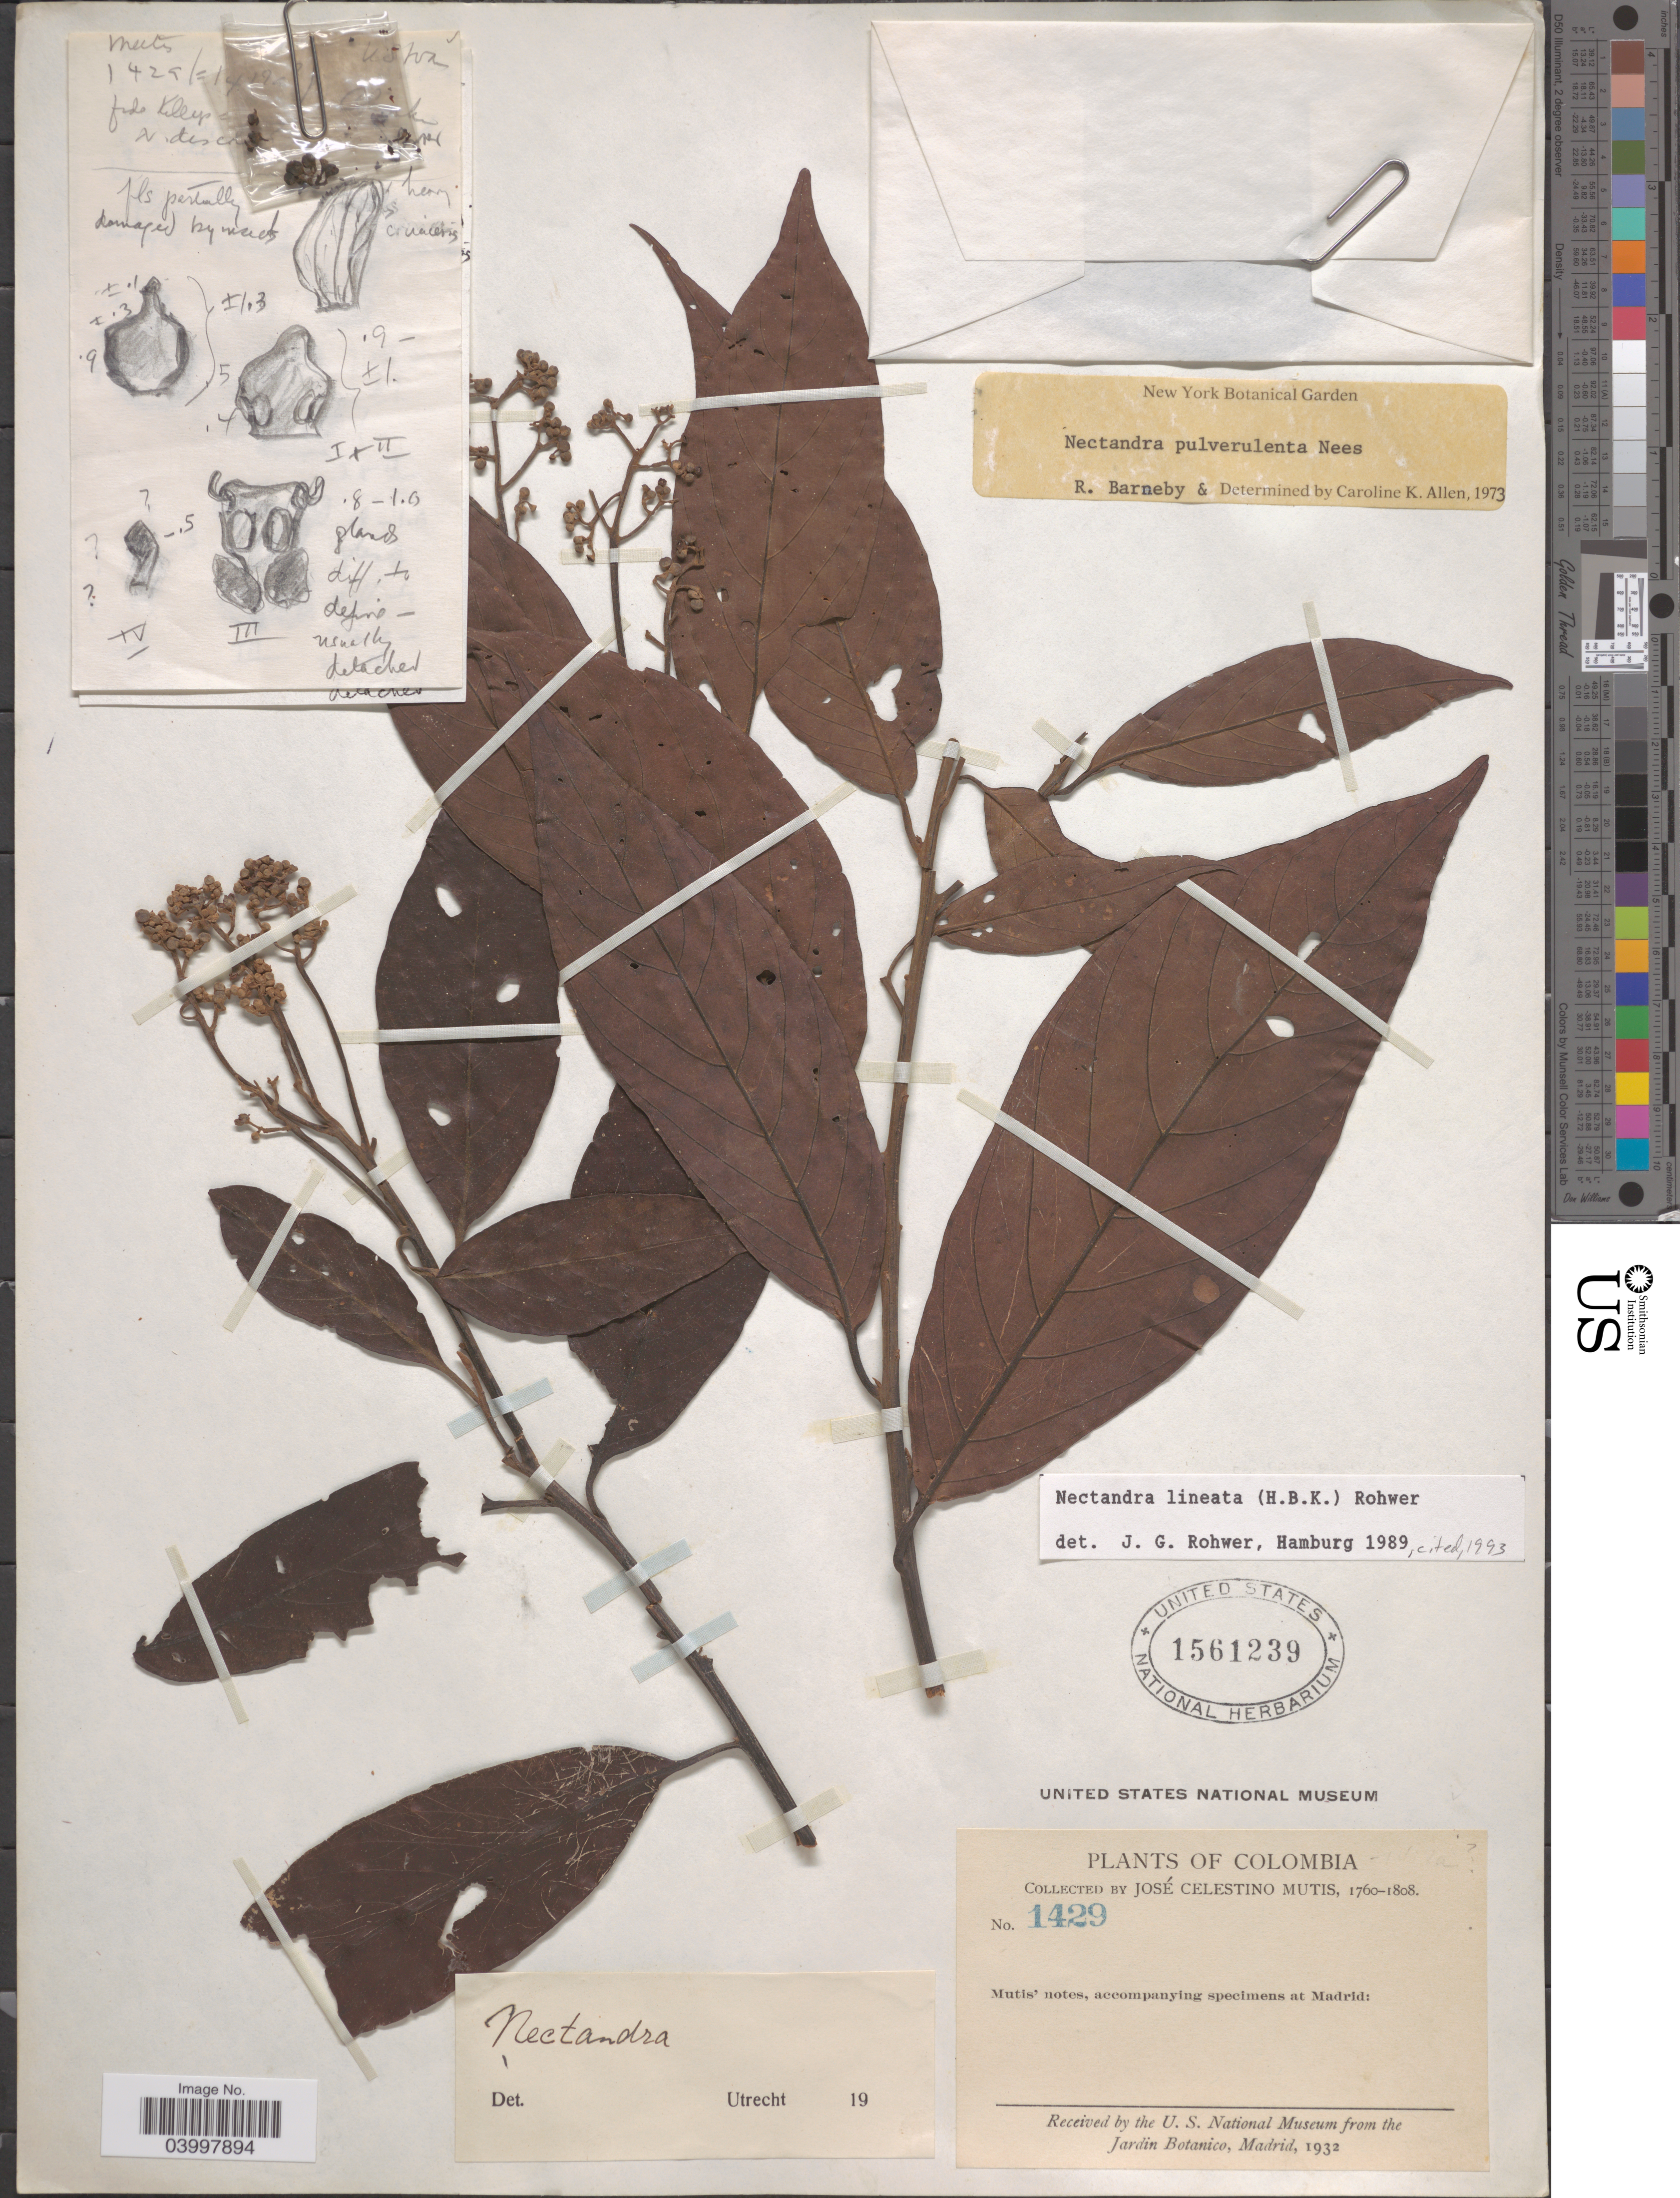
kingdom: Plantae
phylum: Tracheophyta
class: Magnoliopsida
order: Laurales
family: Lauraceae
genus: Nectandra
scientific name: Nectandra lineata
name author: (Kunth) Rohwer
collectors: J. C. B. Mutis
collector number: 1429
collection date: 1760/1808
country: Colombia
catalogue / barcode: US 1561239